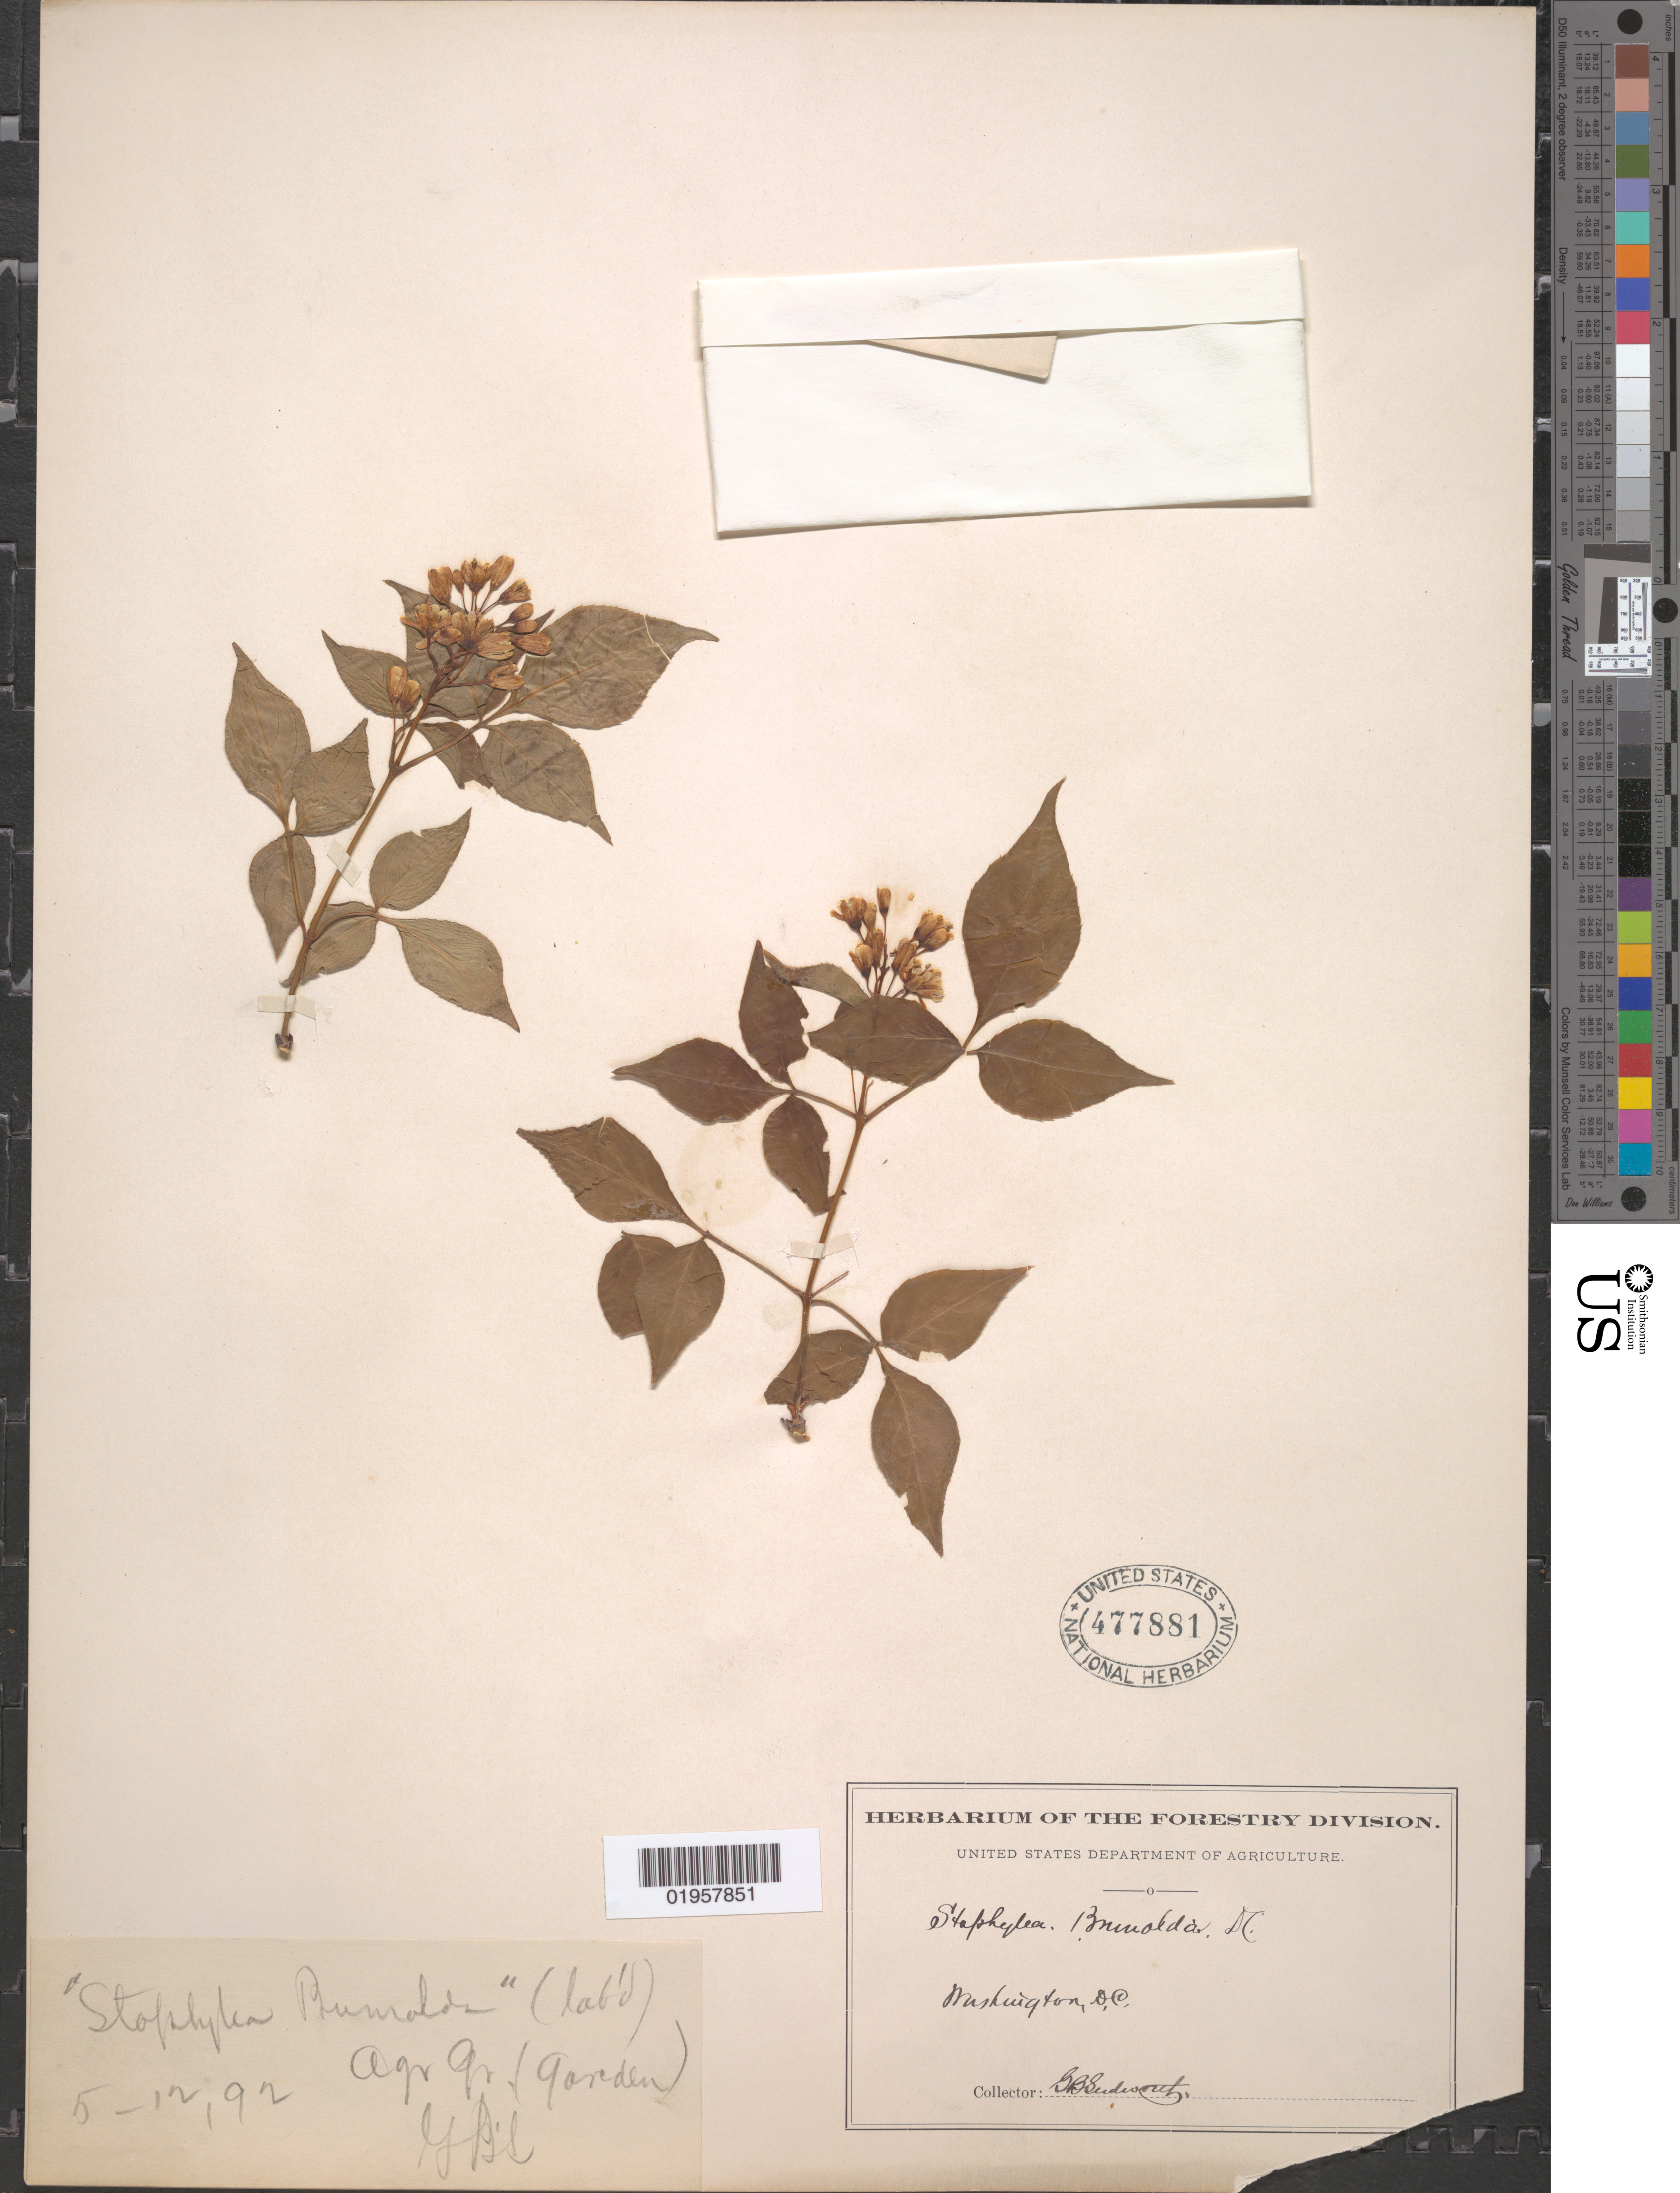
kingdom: Plantae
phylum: Tracheophyta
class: Magnoliopsida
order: Crossosomatales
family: Staphyleaceae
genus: Staphylea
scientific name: Staphylea bumalda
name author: DC.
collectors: G. B. Sudworth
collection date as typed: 5 - 12, 92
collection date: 1892-05-12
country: United States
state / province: District of Columbia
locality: Agr. Gr. (garden)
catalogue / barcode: US 477881